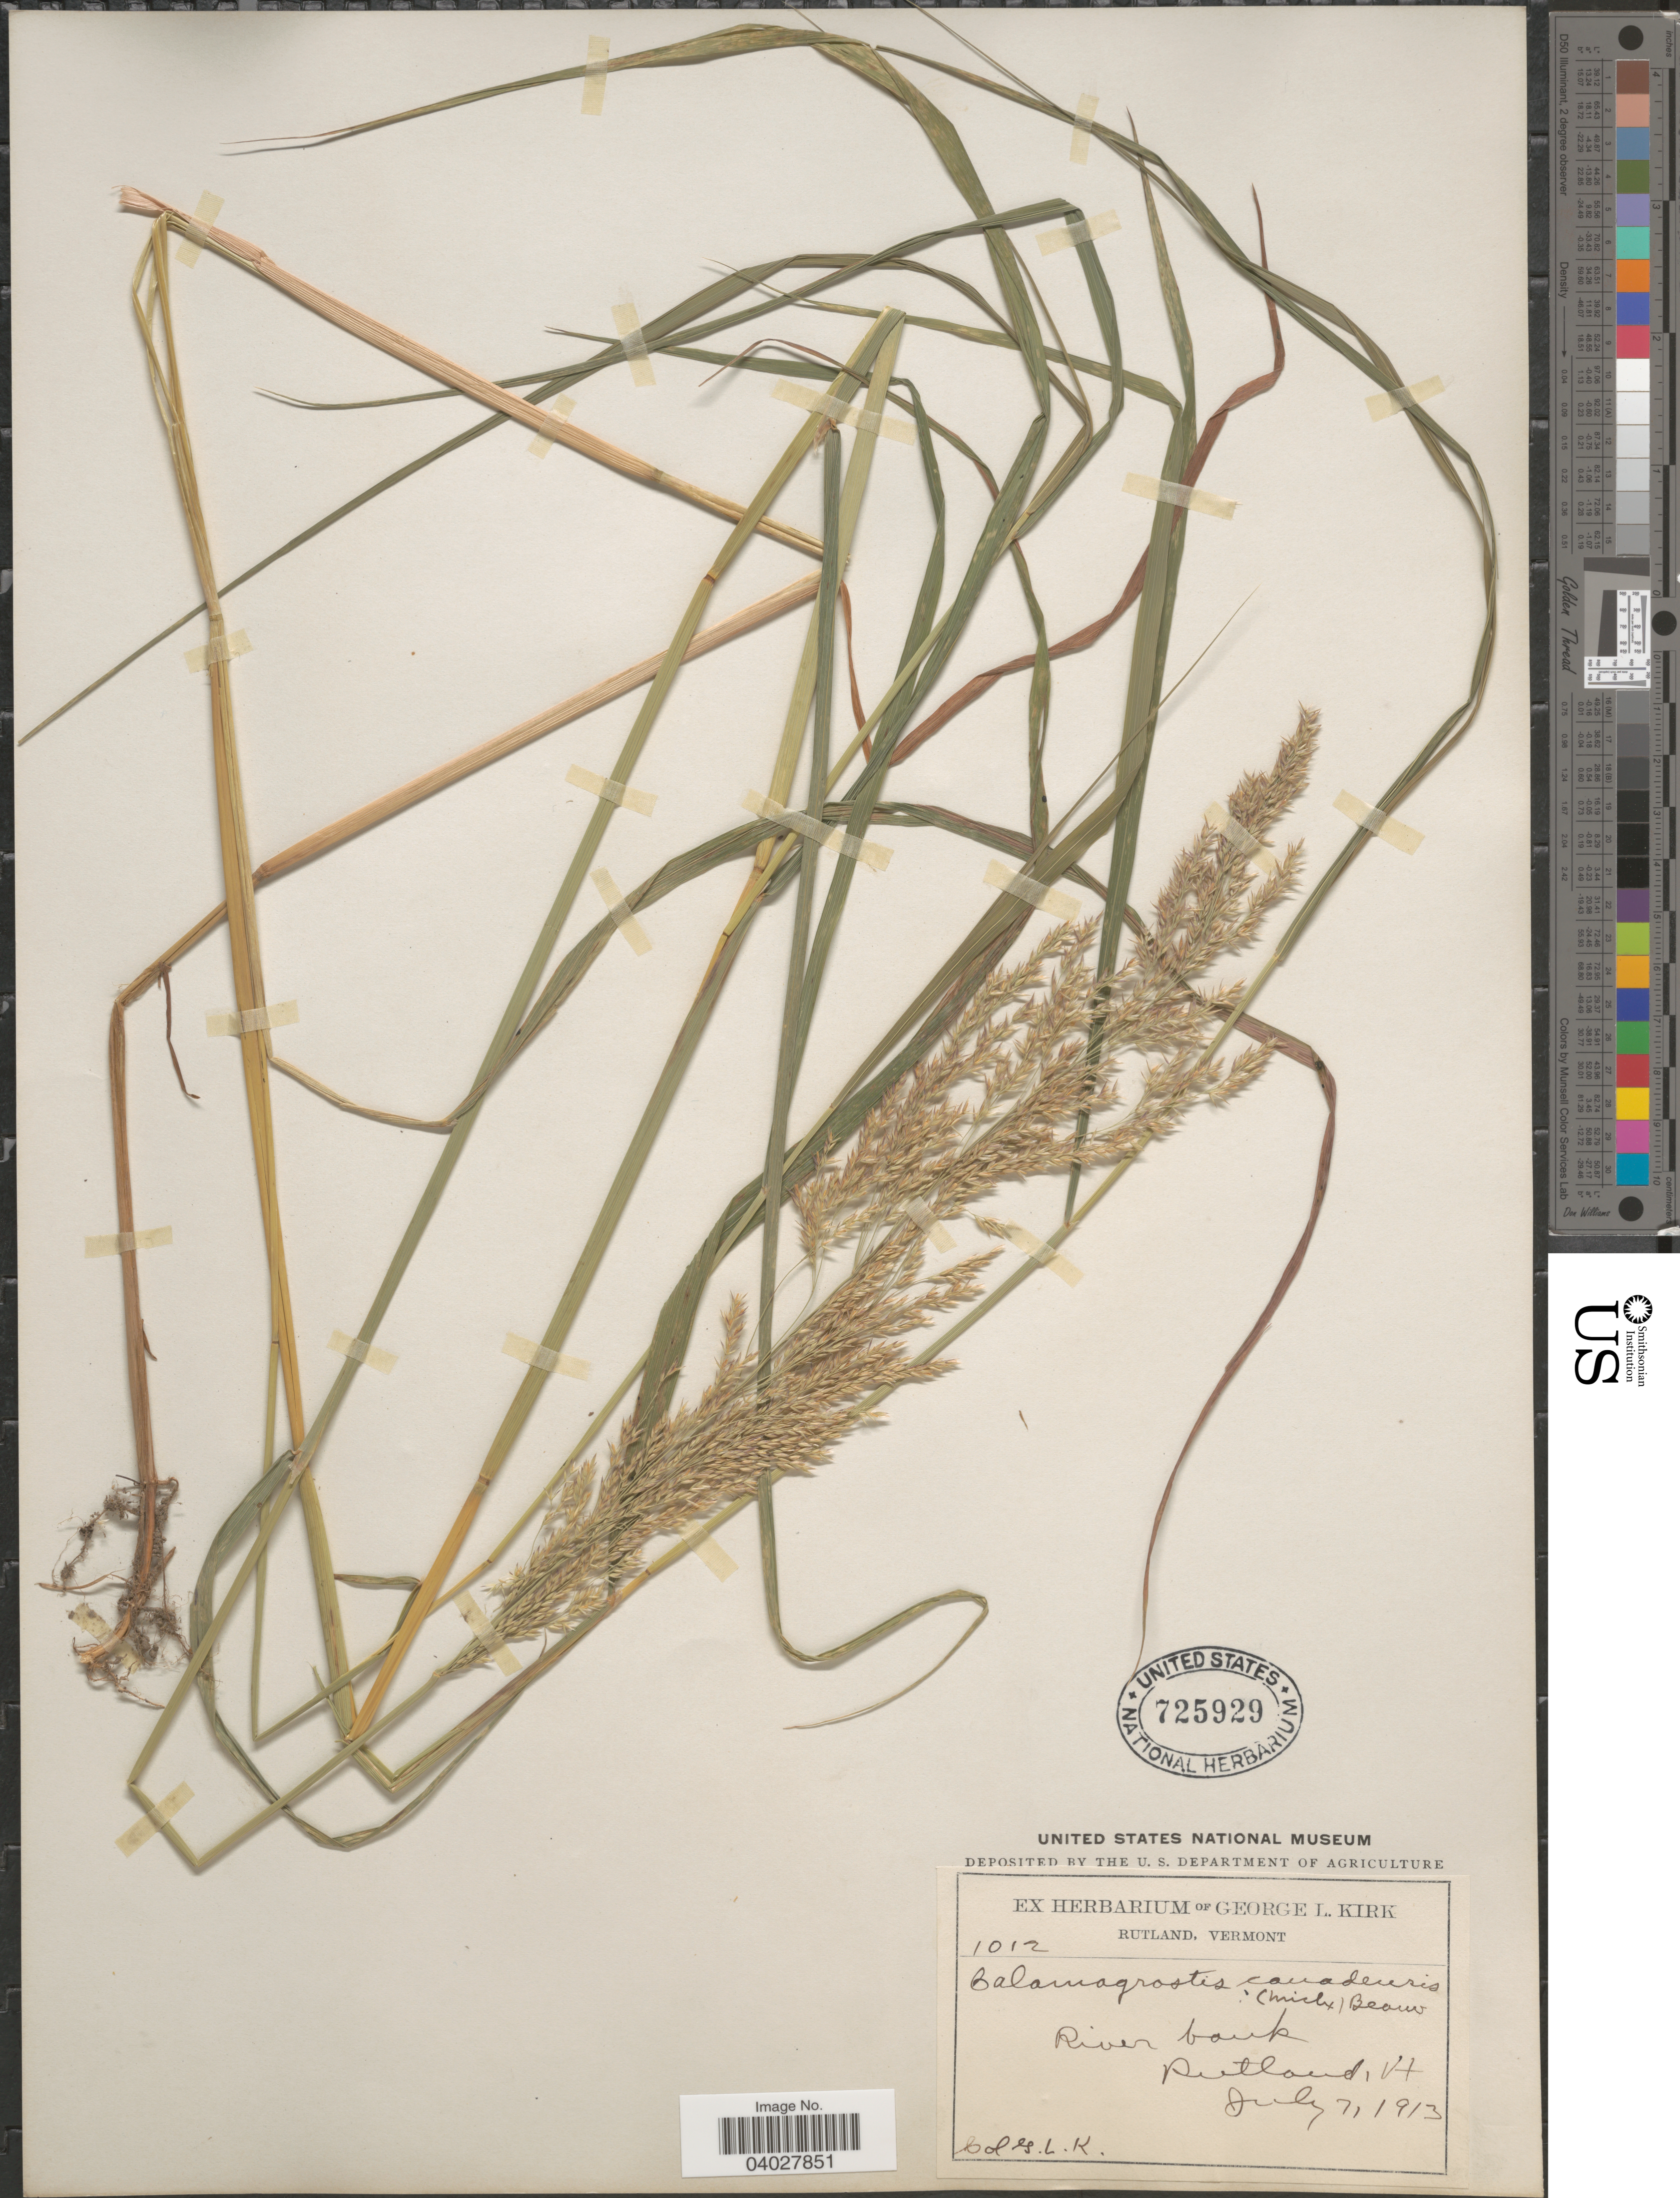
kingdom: Plantae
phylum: Tracheophyta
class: Liliopsida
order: Poales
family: Poaceae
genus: Calamagrostis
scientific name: Calamagrostis canadensis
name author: (Michx.) P. Beauv.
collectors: G. Kirk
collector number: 1012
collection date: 1913-07-07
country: United States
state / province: Vermont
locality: River bank. Rutland.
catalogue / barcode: US 725929